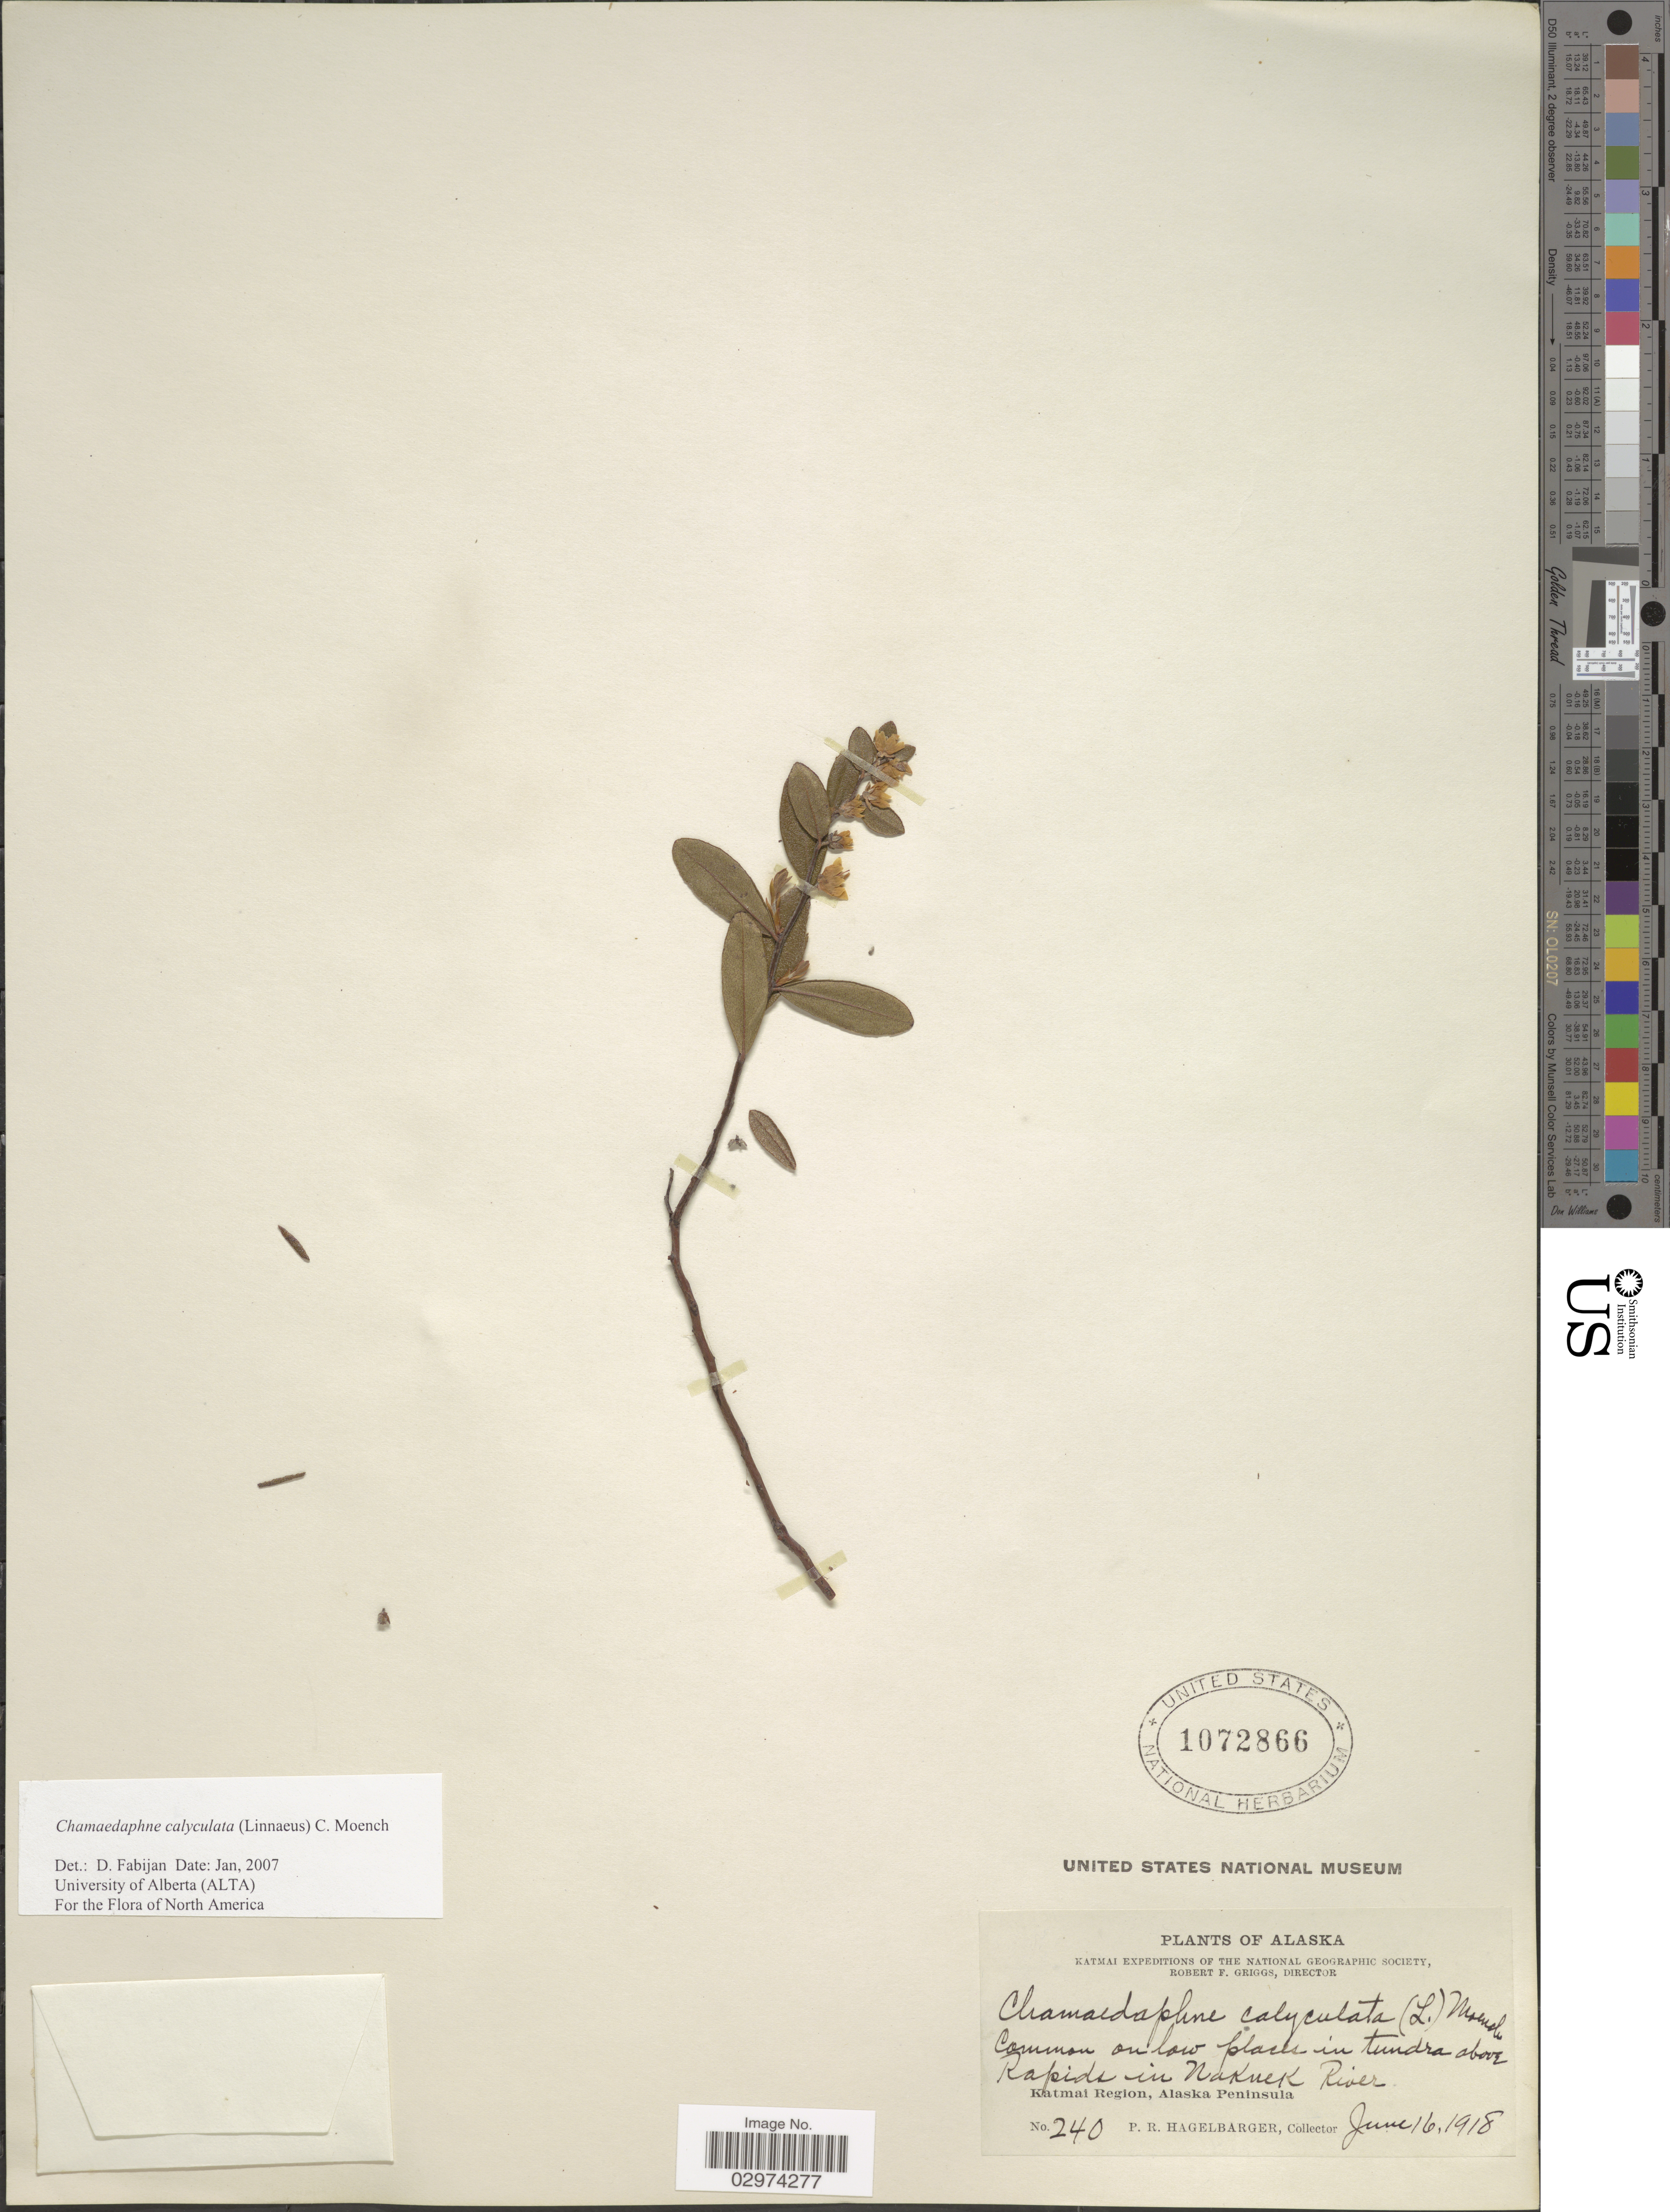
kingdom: Plantae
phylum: Tracheophyta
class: Magnoliopsida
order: Ericales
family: Ericaceae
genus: Chamaedaphne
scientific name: Chamaedaphne calyculata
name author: (L.) Moench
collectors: P. Hagelbarger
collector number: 240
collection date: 1918-06-16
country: United States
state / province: Alaska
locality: On low places in tundra above Rapids in Naknek River. Katmai Region, Alaska Peninsula.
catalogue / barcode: US 1072866